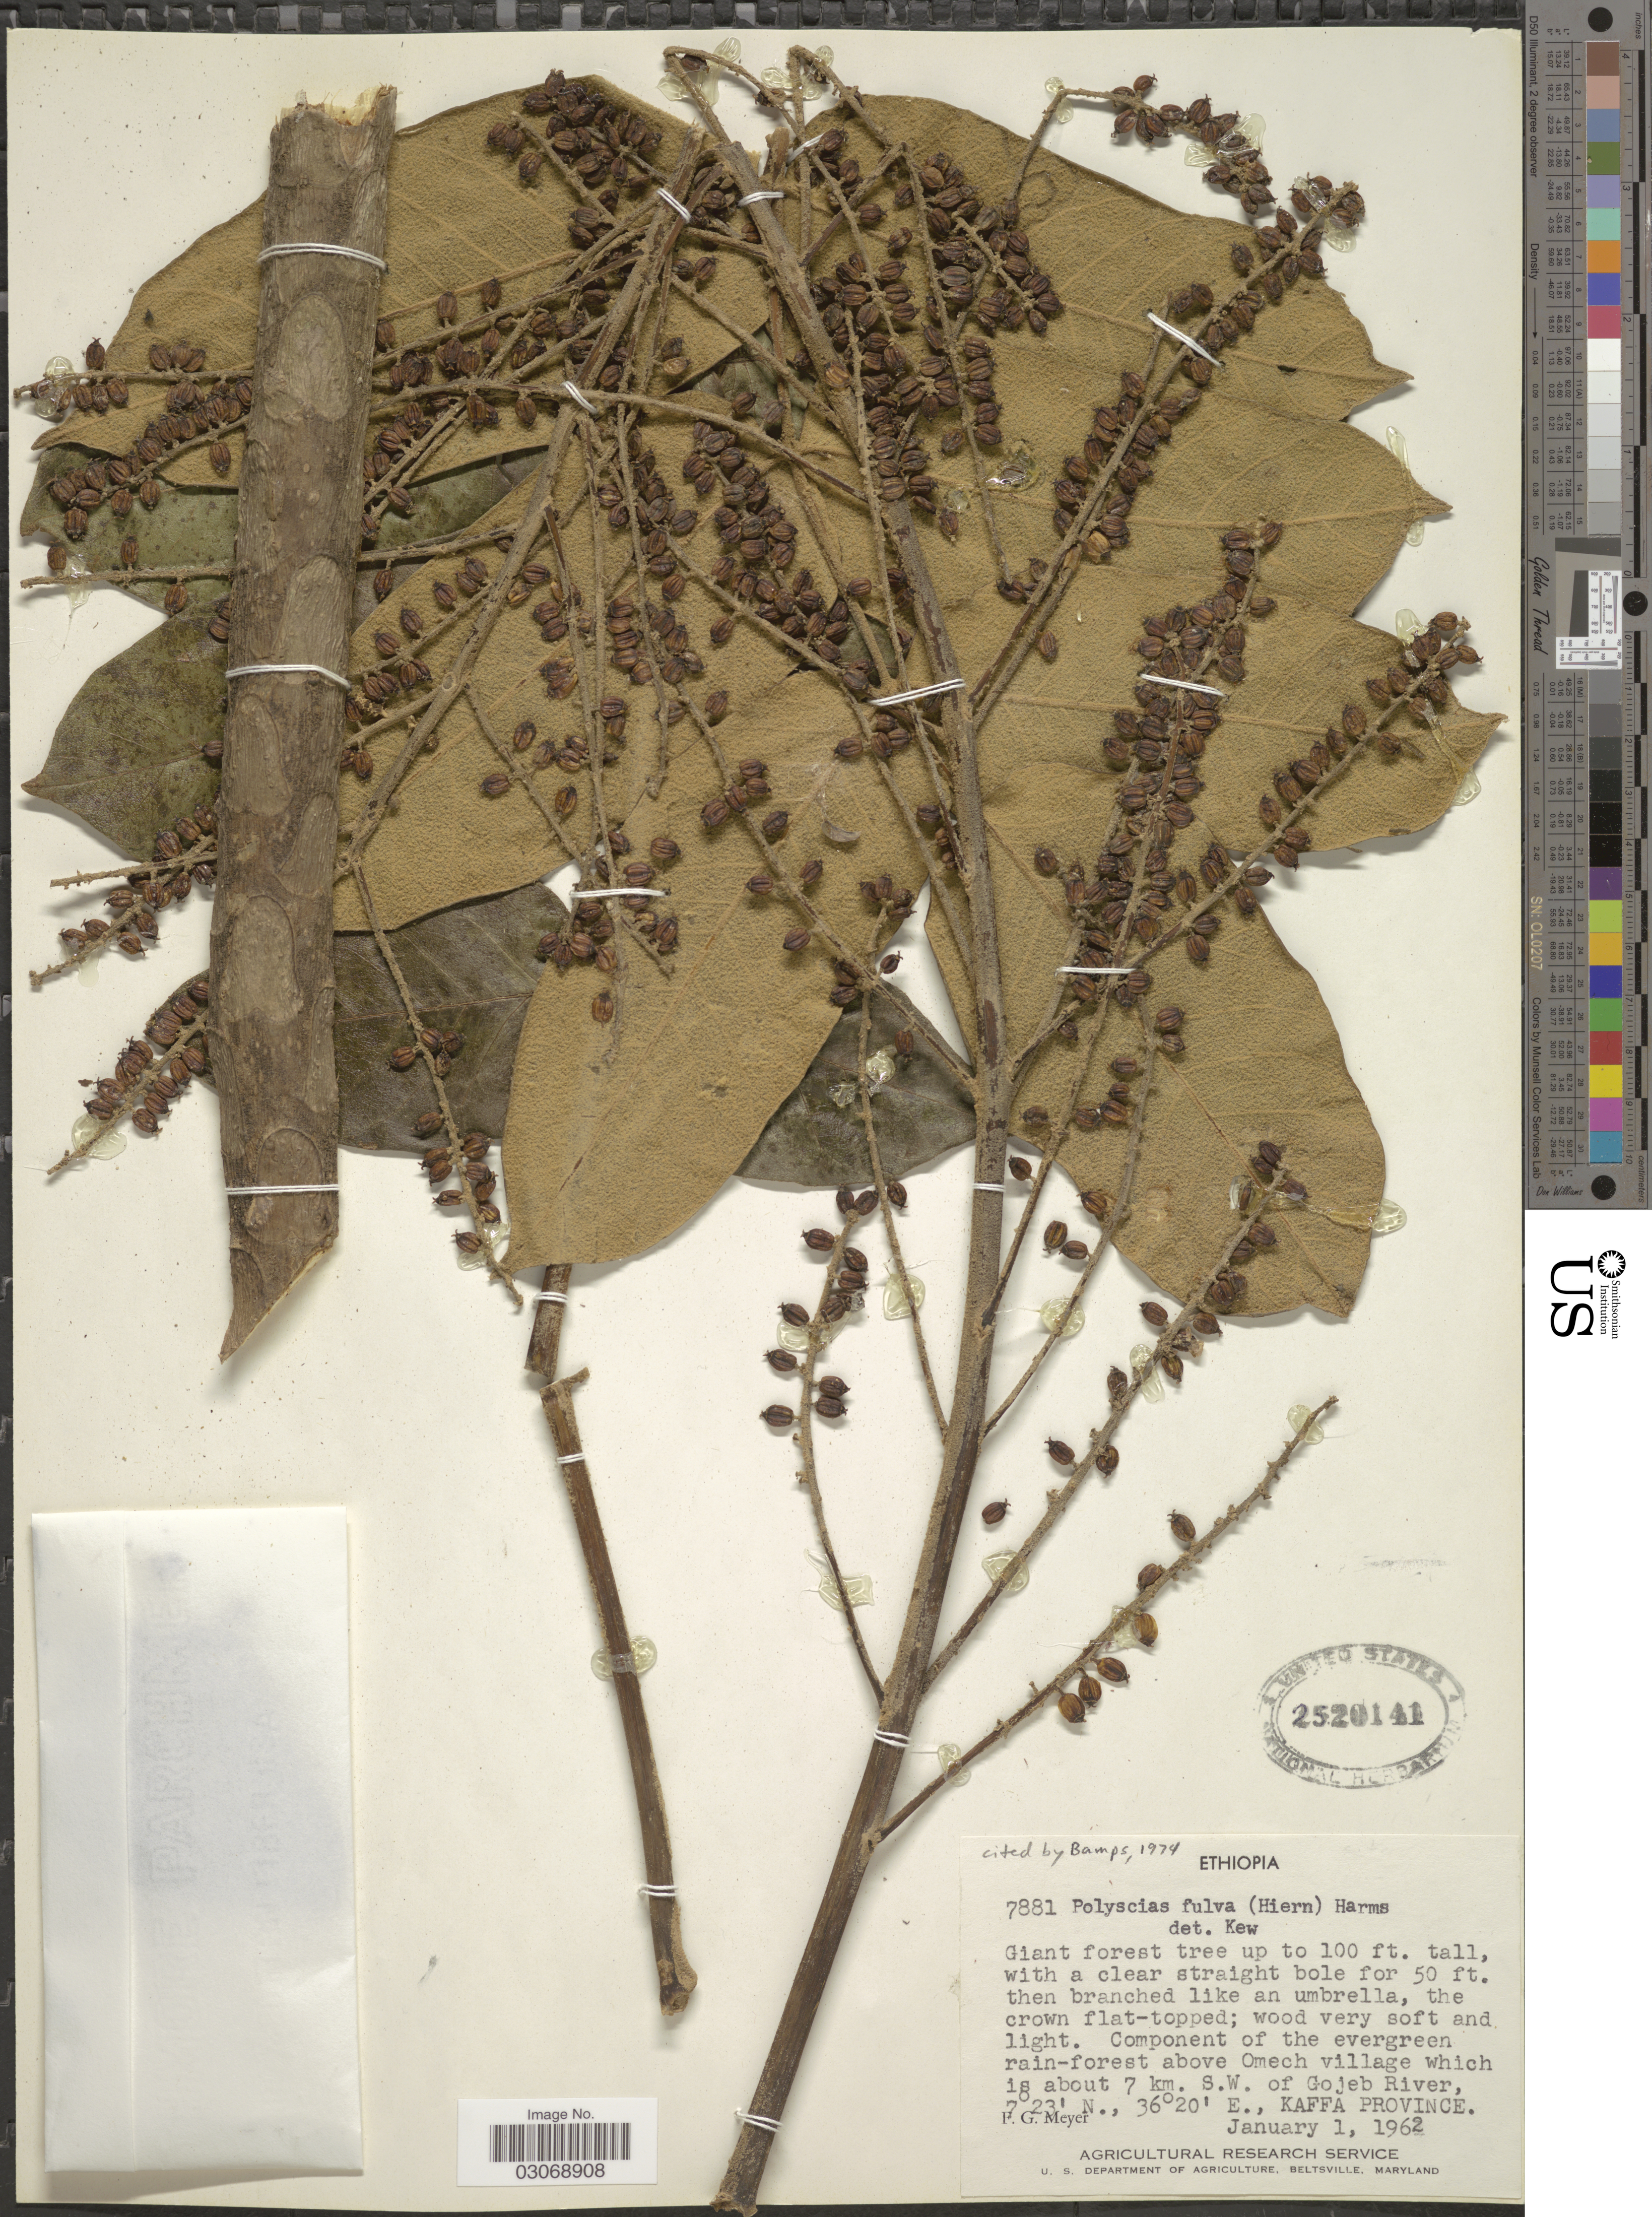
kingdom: Plantae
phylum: Tracheophyta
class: Magnoliopsida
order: Apiales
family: Araliaceae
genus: Polyscias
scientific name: Polyscias fulva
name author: (Hiern) Harms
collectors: F. G. Meyer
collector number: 7881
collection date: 1962-01-01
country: Ethiopia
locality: Above Omech village which is about 7 km. S. W. of Gojeb River, Kaffa Province.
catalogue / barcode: US 2520141